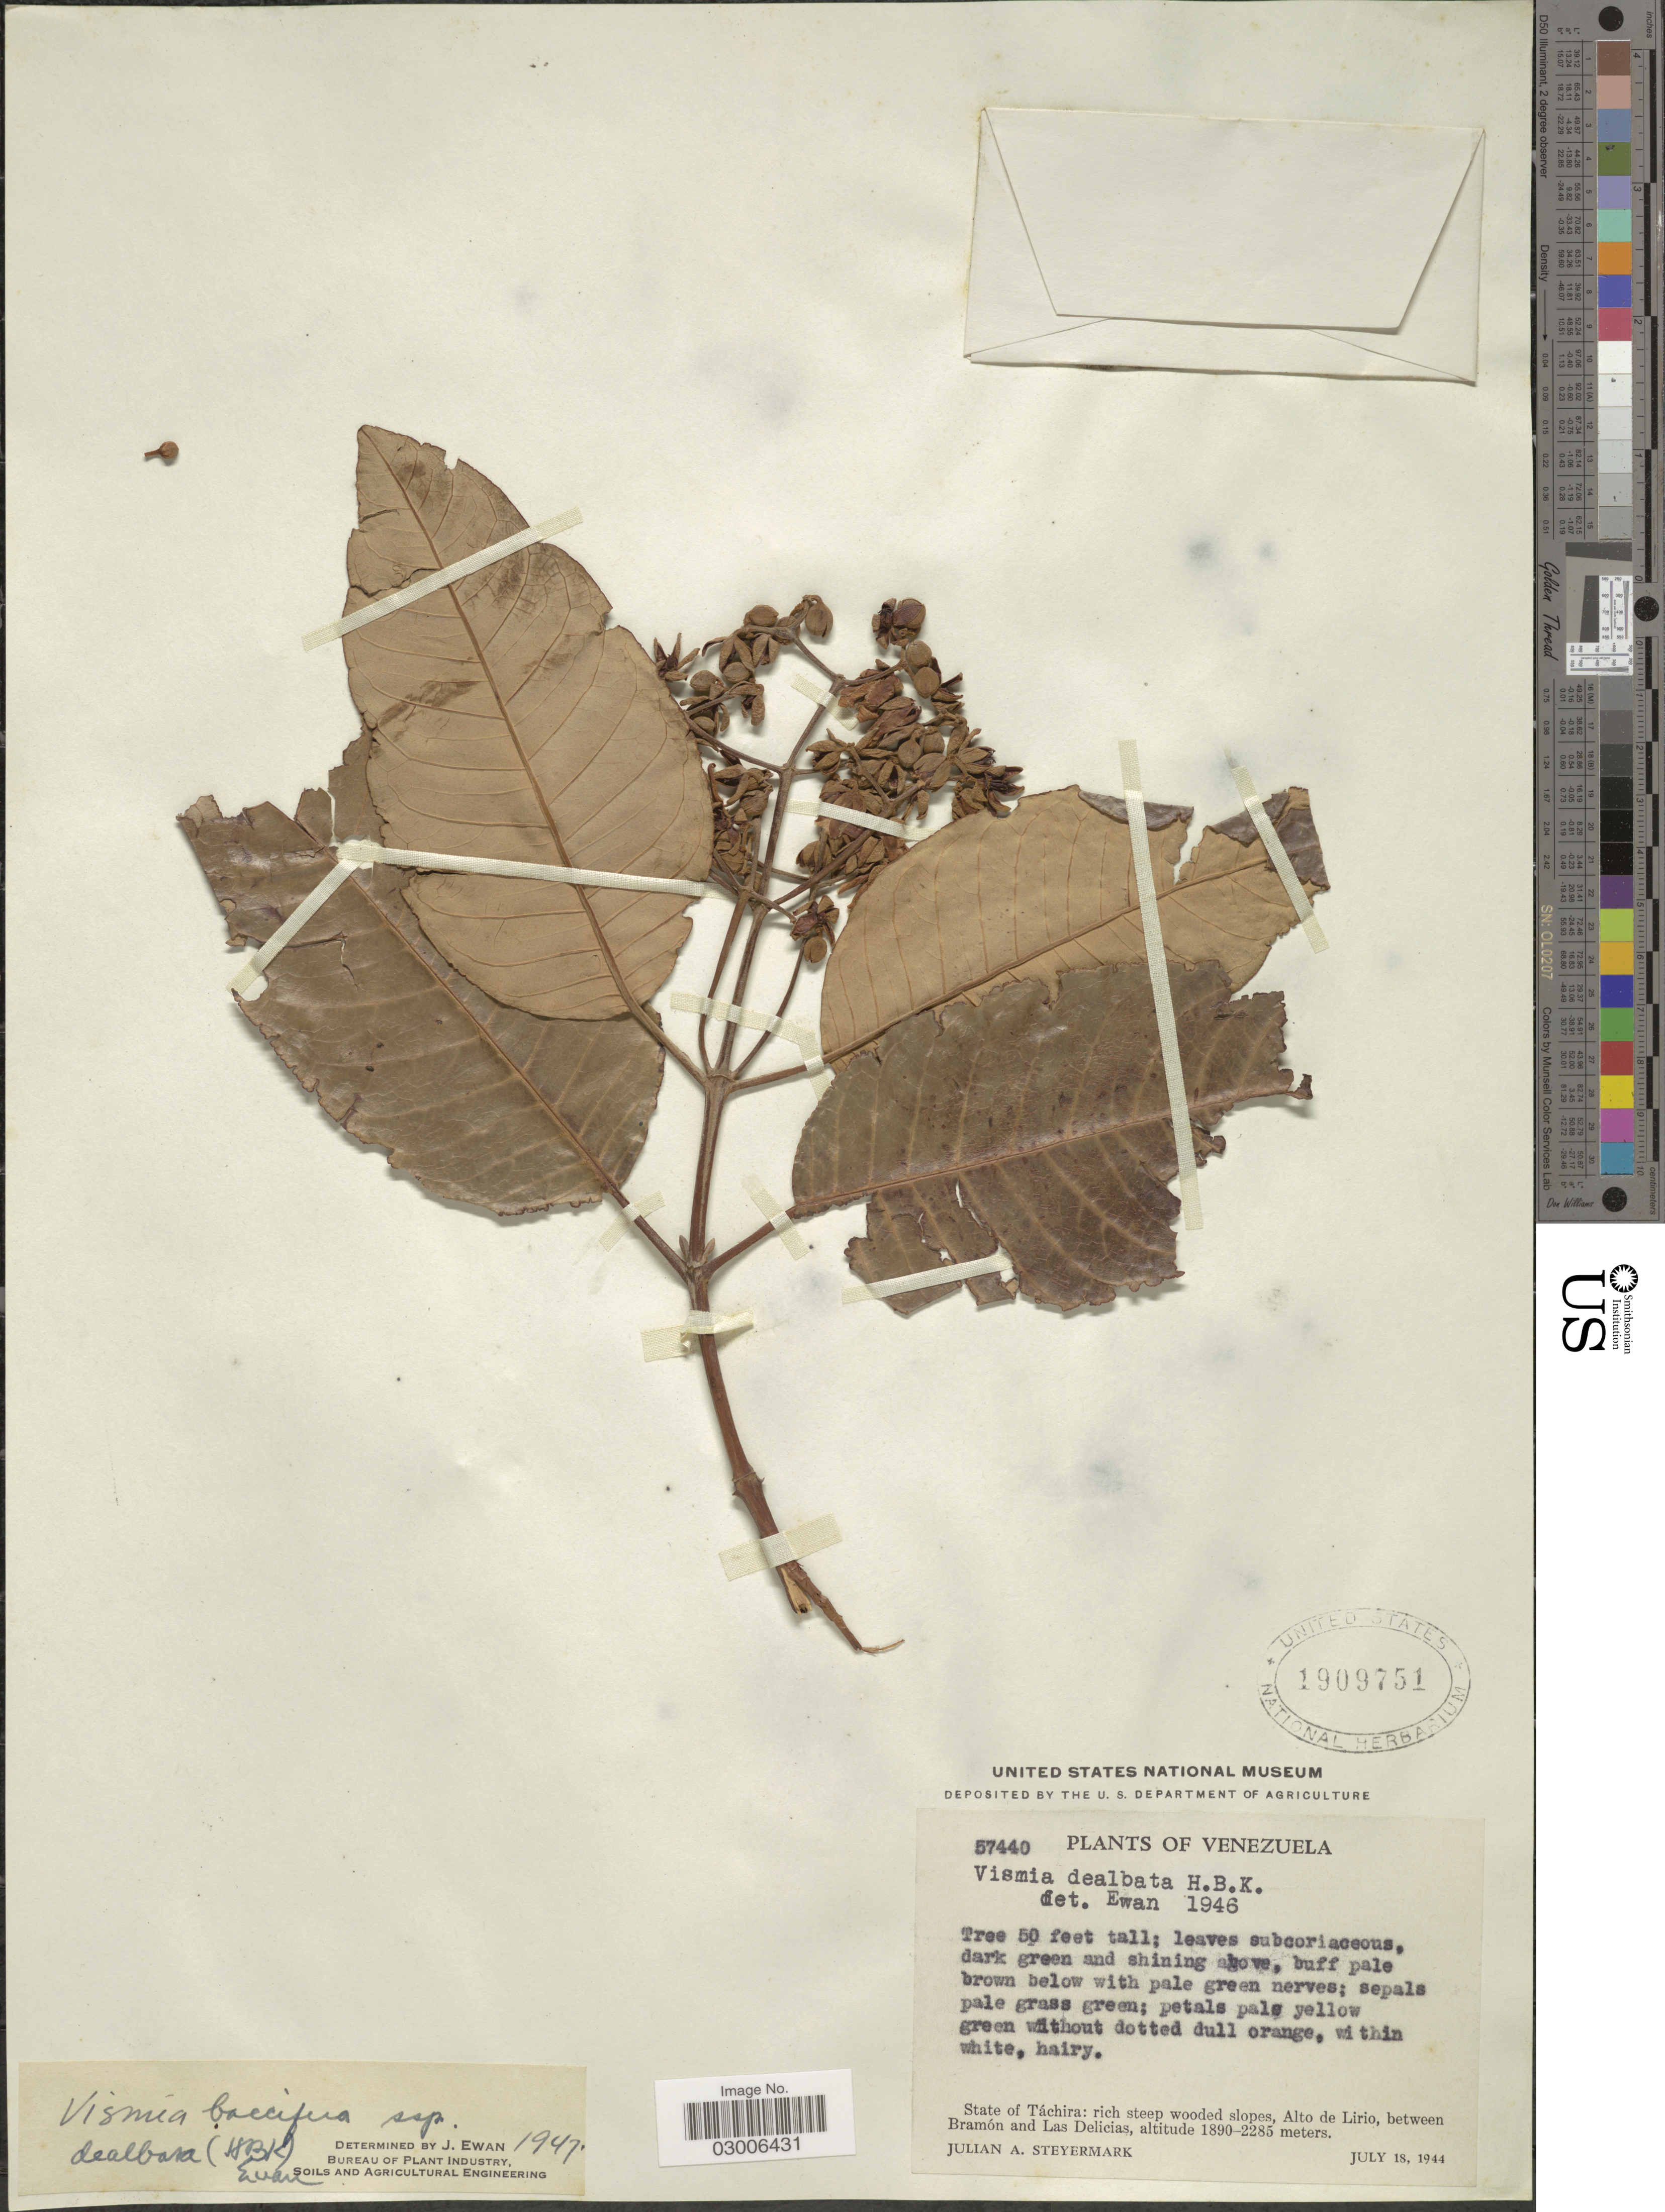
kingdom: Plantae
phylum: Tracheophyta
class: Magnoliopsida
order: Malpighiales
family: Hypericaceae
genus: Vismia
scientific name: Vismia amazonica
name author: Ewan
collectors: J. Steyermark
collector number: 57440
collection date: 1944-07-18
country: Venezuela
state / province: Tachira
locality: Rich steep wooded slopes, Alto de Lirio, between Bramón and Las Delicias.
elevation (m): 1890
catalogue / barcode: US 1909751